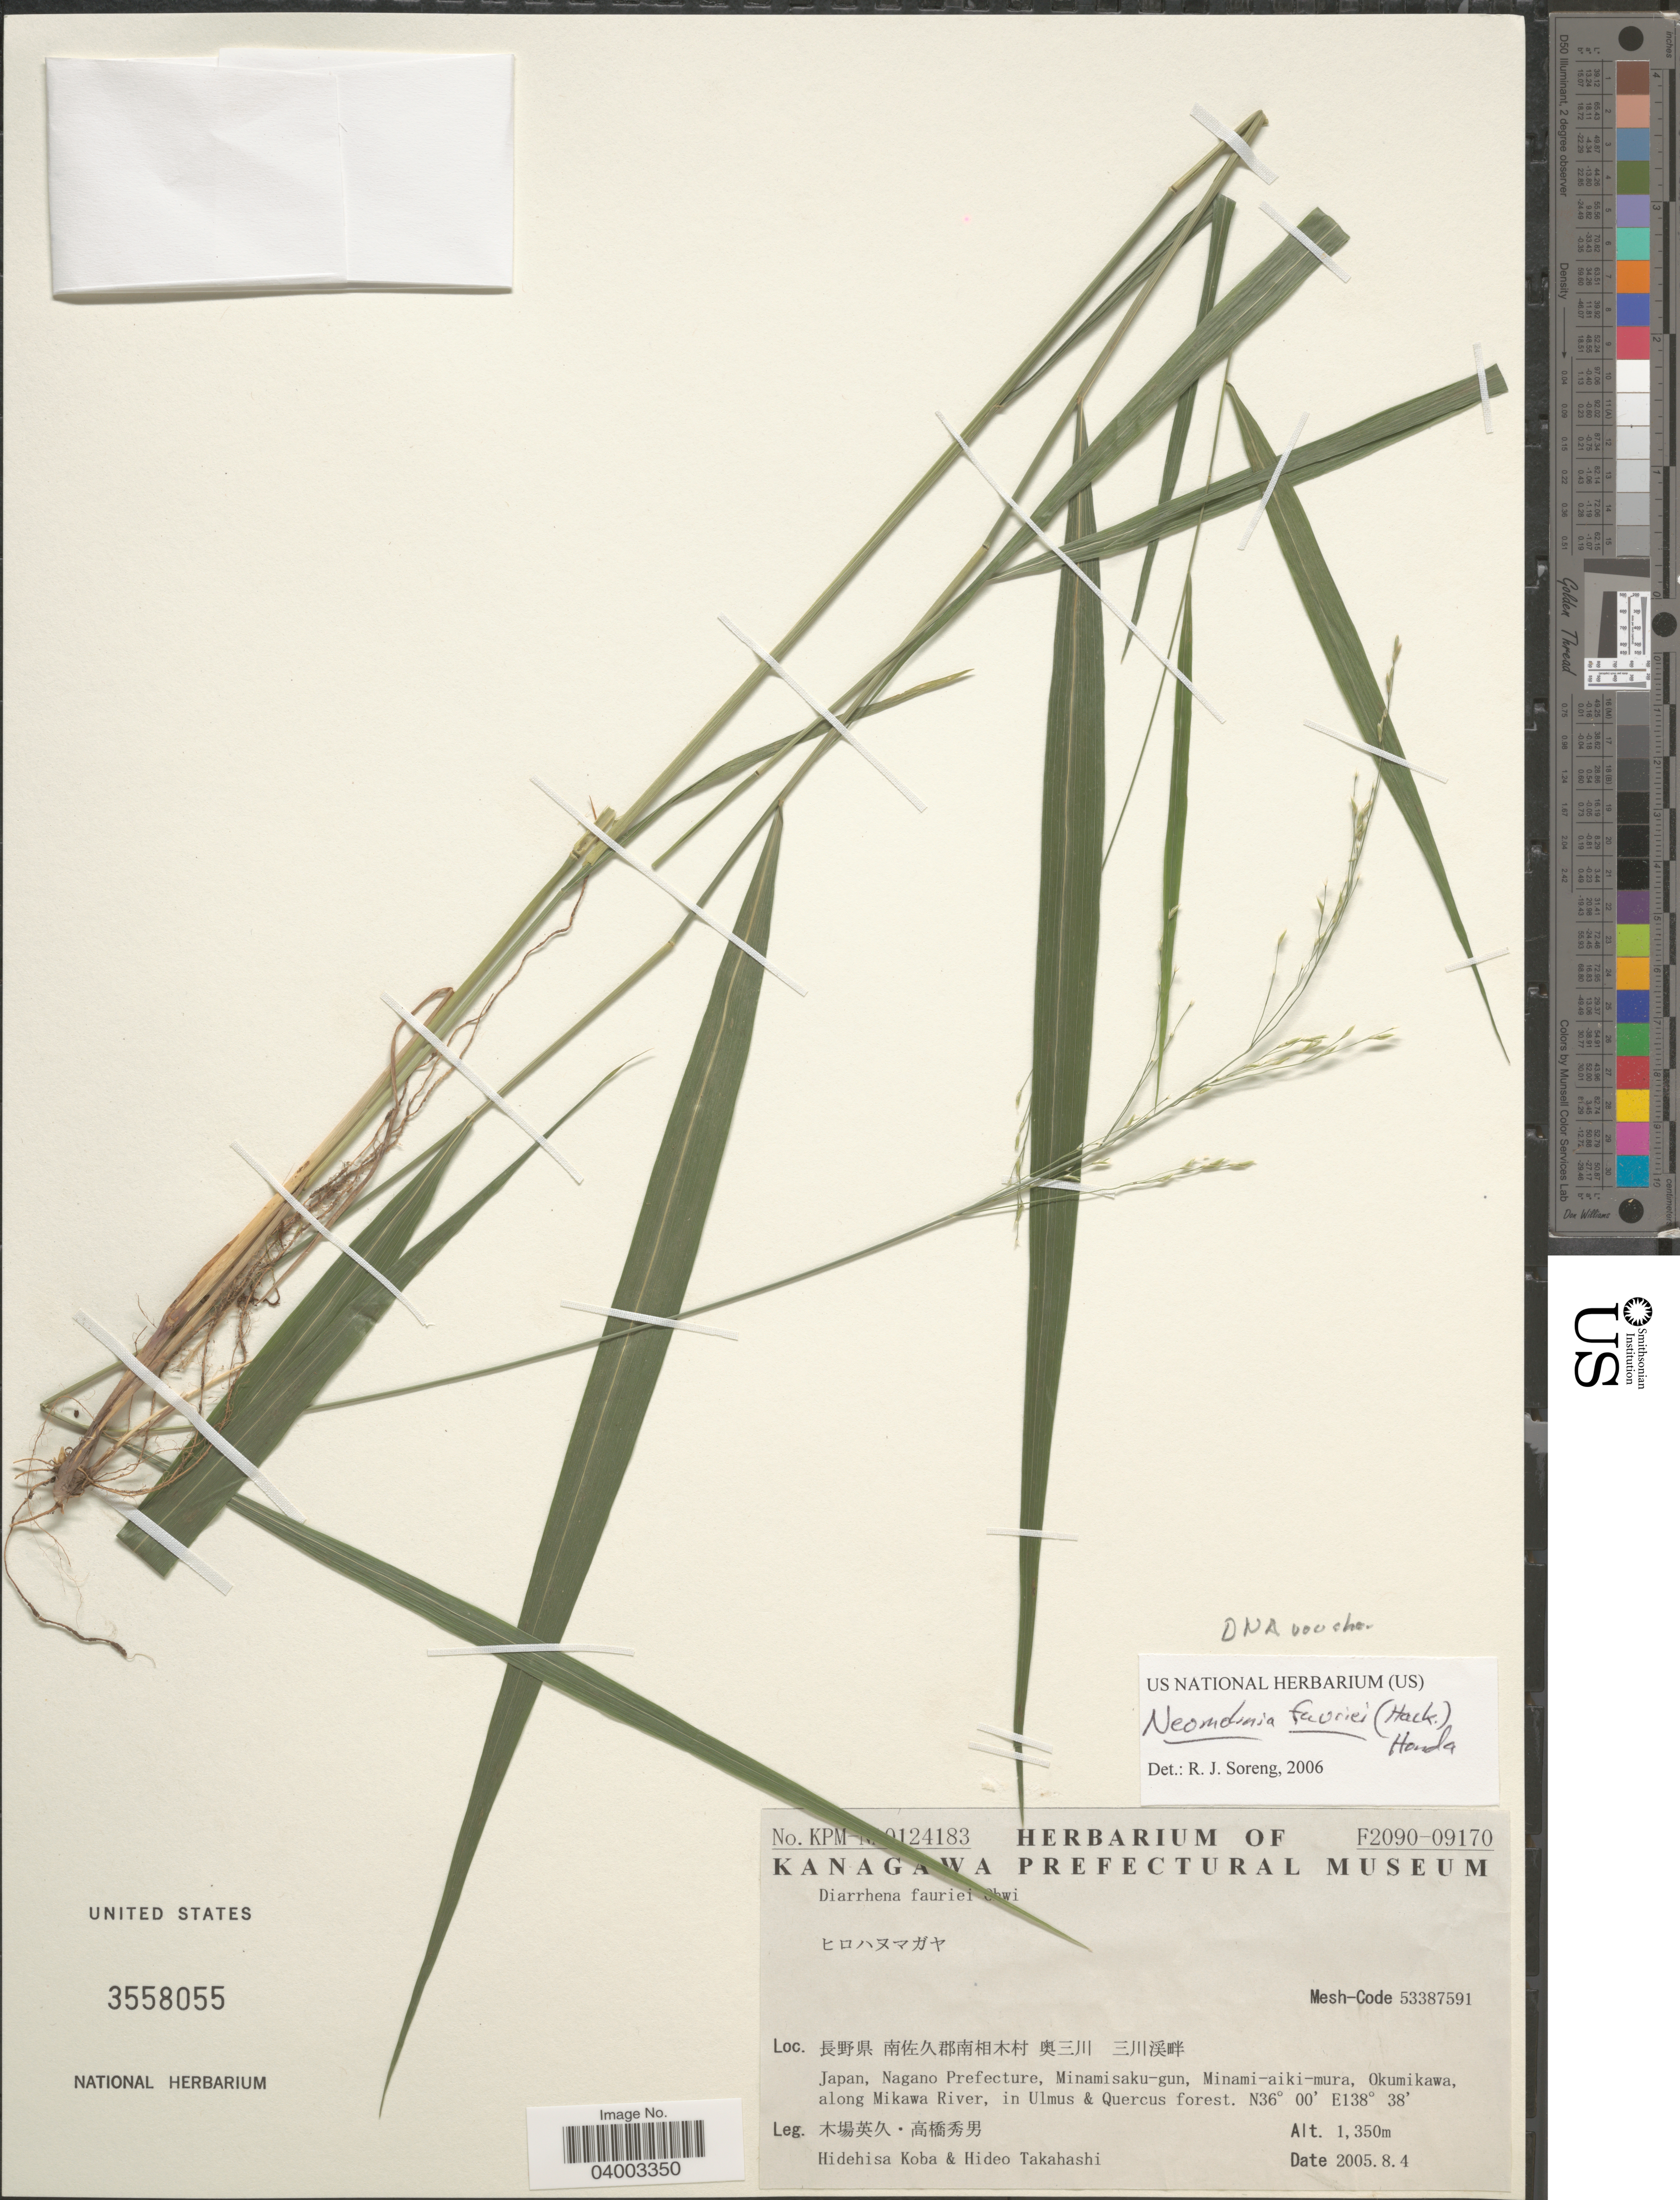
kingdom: Plantae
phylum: Tracheophyta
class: Liliopsida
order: Poales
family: Poaceae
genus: Diarrhena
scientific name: Diarrhena fauriei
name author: (Hack.) Ohwi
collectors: H. Koba & H. Takahashi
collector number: KPM-NA0124183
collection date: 2005-08-04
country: Japan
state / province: Nagano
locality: X. Nagano Prefecture, Minamisaku-gun, Minami-aiki-mura, Okumikawa, along Mikawa River, in Ulmus & Quercus forest.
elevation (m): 1350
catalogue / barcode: US 3558055